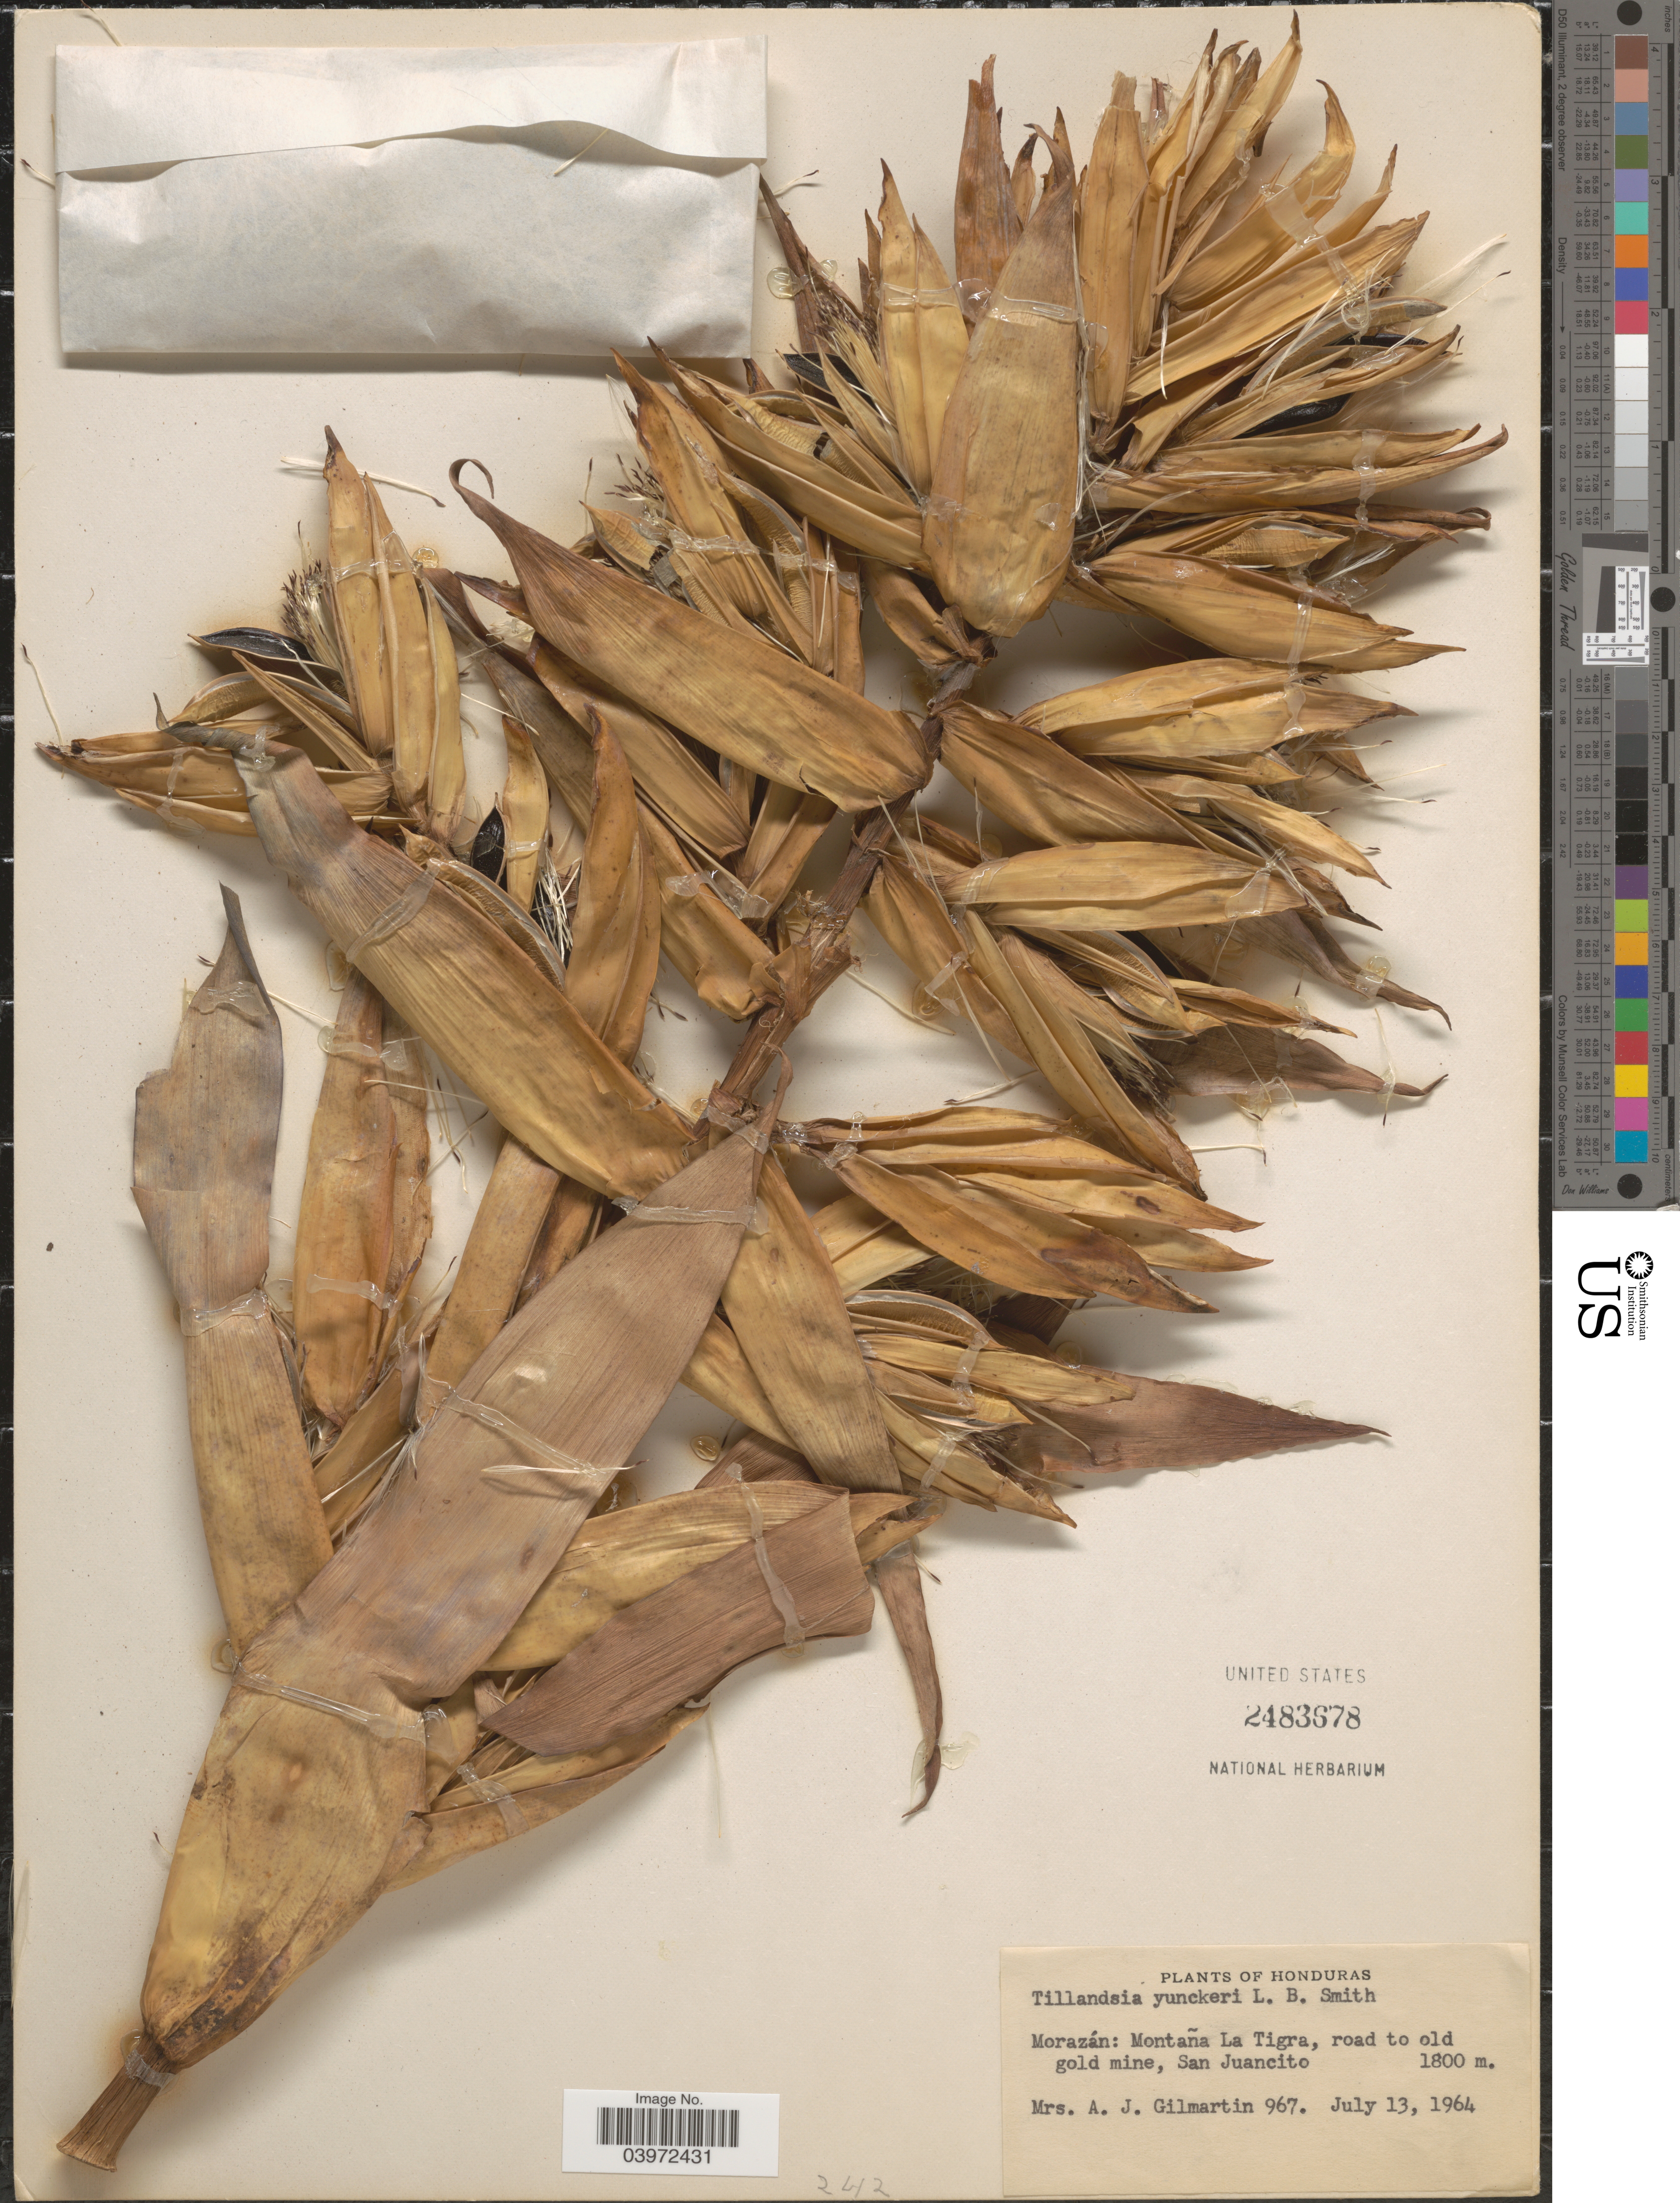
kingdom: Plantae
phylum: Tracheophyta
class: Liliopsida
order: Poales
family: Bromeliaceae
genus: Tillandsia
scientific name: Tillandsia yunckeri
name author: L.B. Sm.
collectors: A. J. Gilmartin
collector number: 967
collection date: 1964-07-13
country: Honduras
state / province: Fco. Morazán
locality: Morazán: Montaña La Tigra, road to old gold mine, San Juancito.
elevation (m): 1800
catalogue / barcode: US 2483678